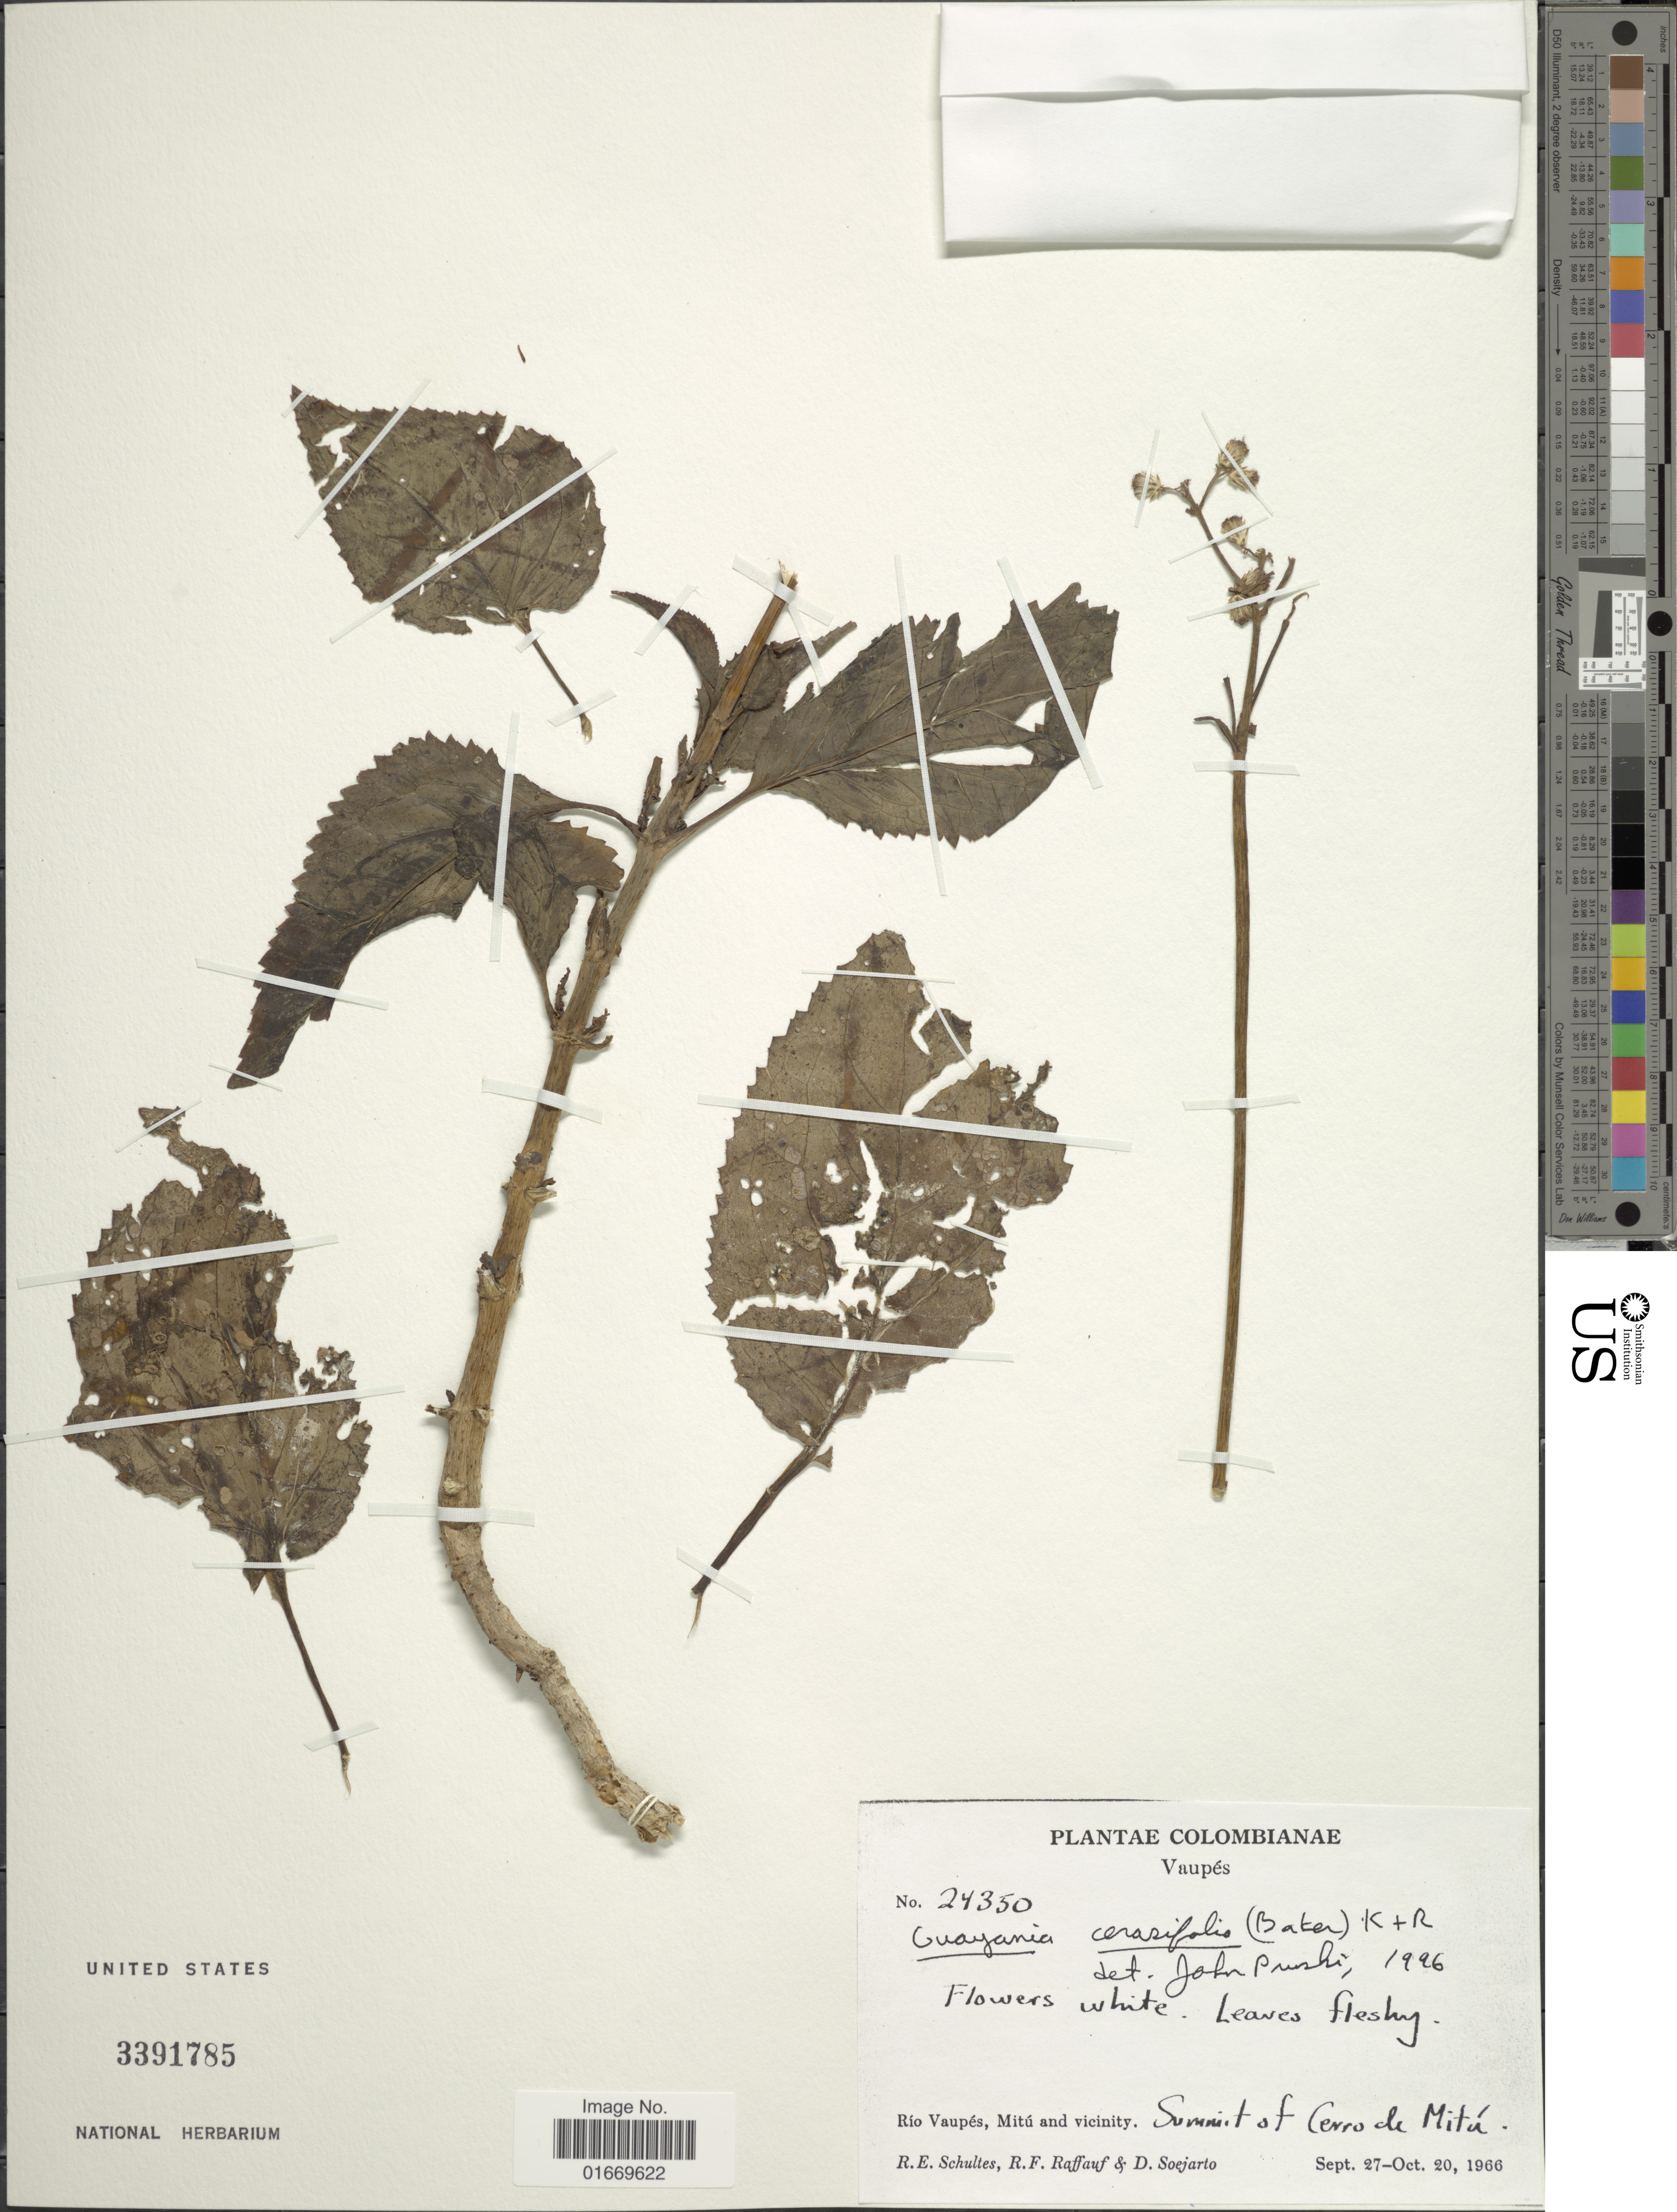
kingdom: Plantae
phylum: Tracheophyta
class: Magnoliopsida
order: Asterales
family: Asteraceae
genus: Guayania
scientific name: Guayania cerasifolia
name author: (Sch. Bip. ex Baker) R.M. King & H. Rob.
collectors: R. E. Schultes, R. Raffauf & D. Soejarto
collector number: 24350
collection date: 1966-09-27/1966-10-20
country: Colombia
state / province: Vaupés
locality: Colombianae. Vaupés. Rio Vaupes, Mitu and vicinity . Summit of Cerro de Mitu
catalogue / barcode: US 3391785